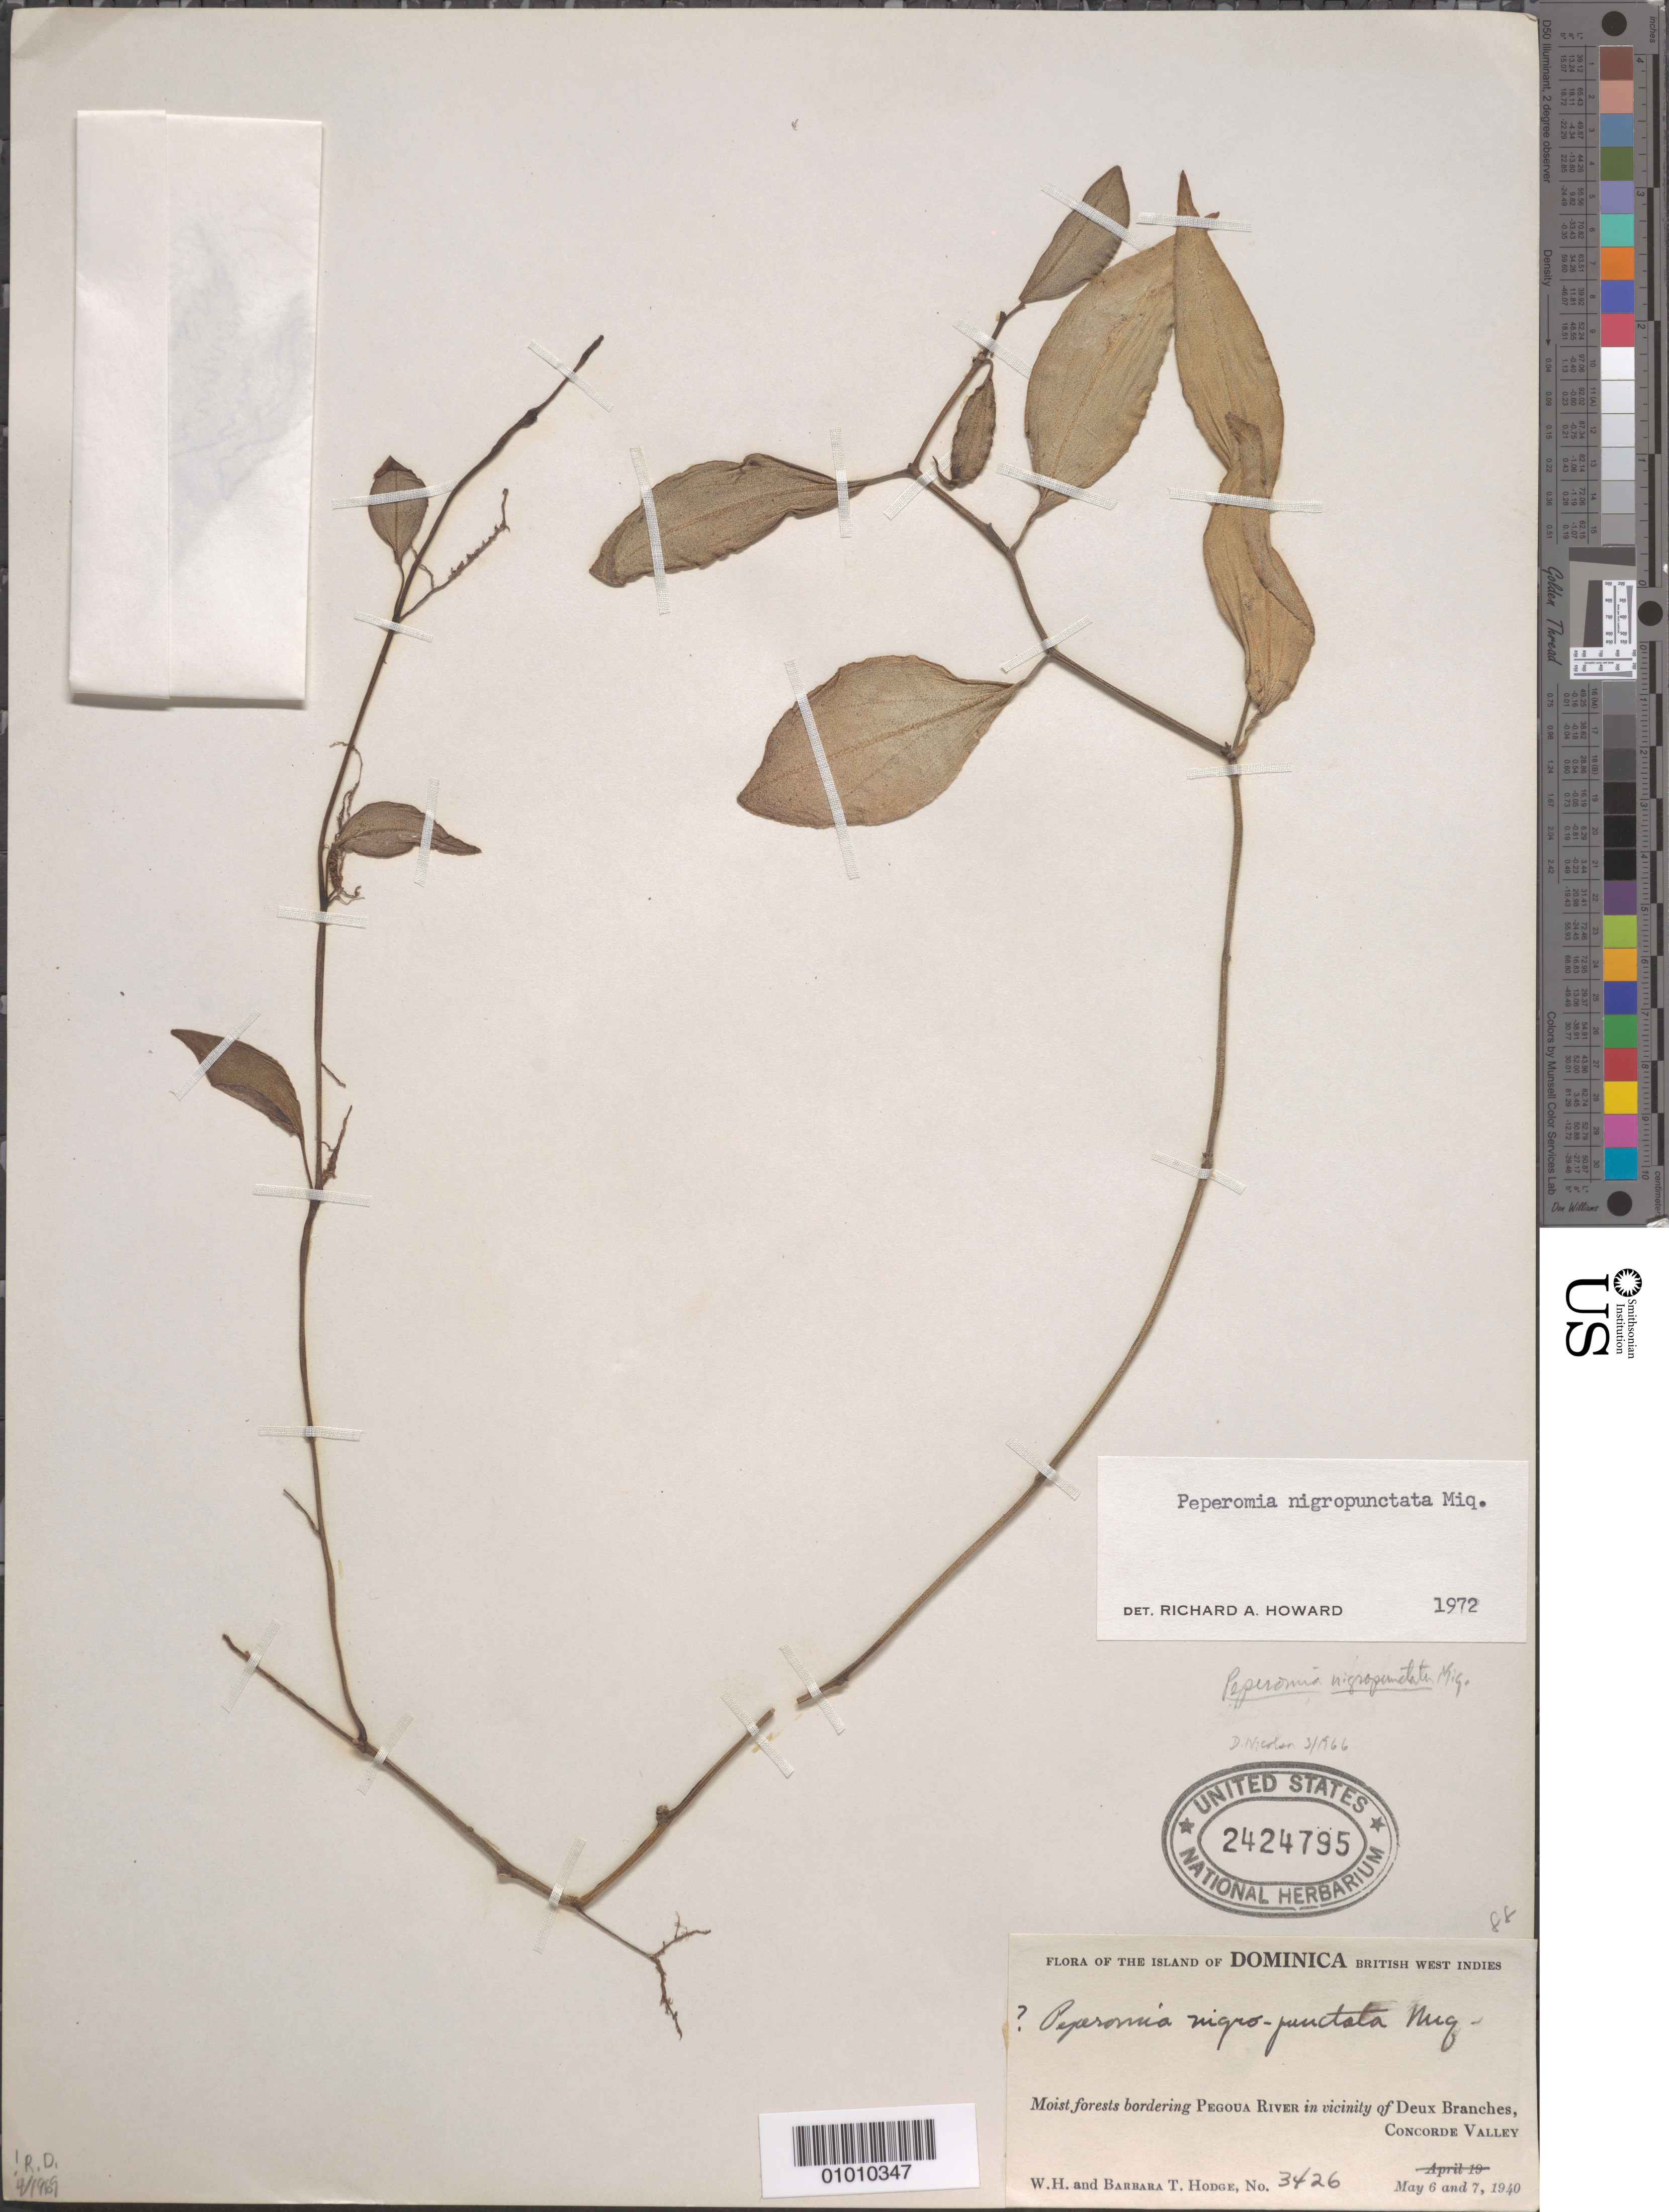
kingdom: Plantae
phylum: Tracheophyta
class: Magnoliopsida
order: Piperales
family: Piperaceae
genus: Peperomia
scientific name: Peperomia nigropunctata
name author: Miq.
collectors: B. Hodge & W. Hodge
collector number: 3426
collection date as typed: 06 May 1940 to 07 May 1940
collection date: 1940-05-06/1940-05-07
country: Dominica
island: Dominica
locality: Moist forests bordering Pegoua River in vicinity of Deux Branches, Concorde Valley.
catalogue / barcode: US 2424795